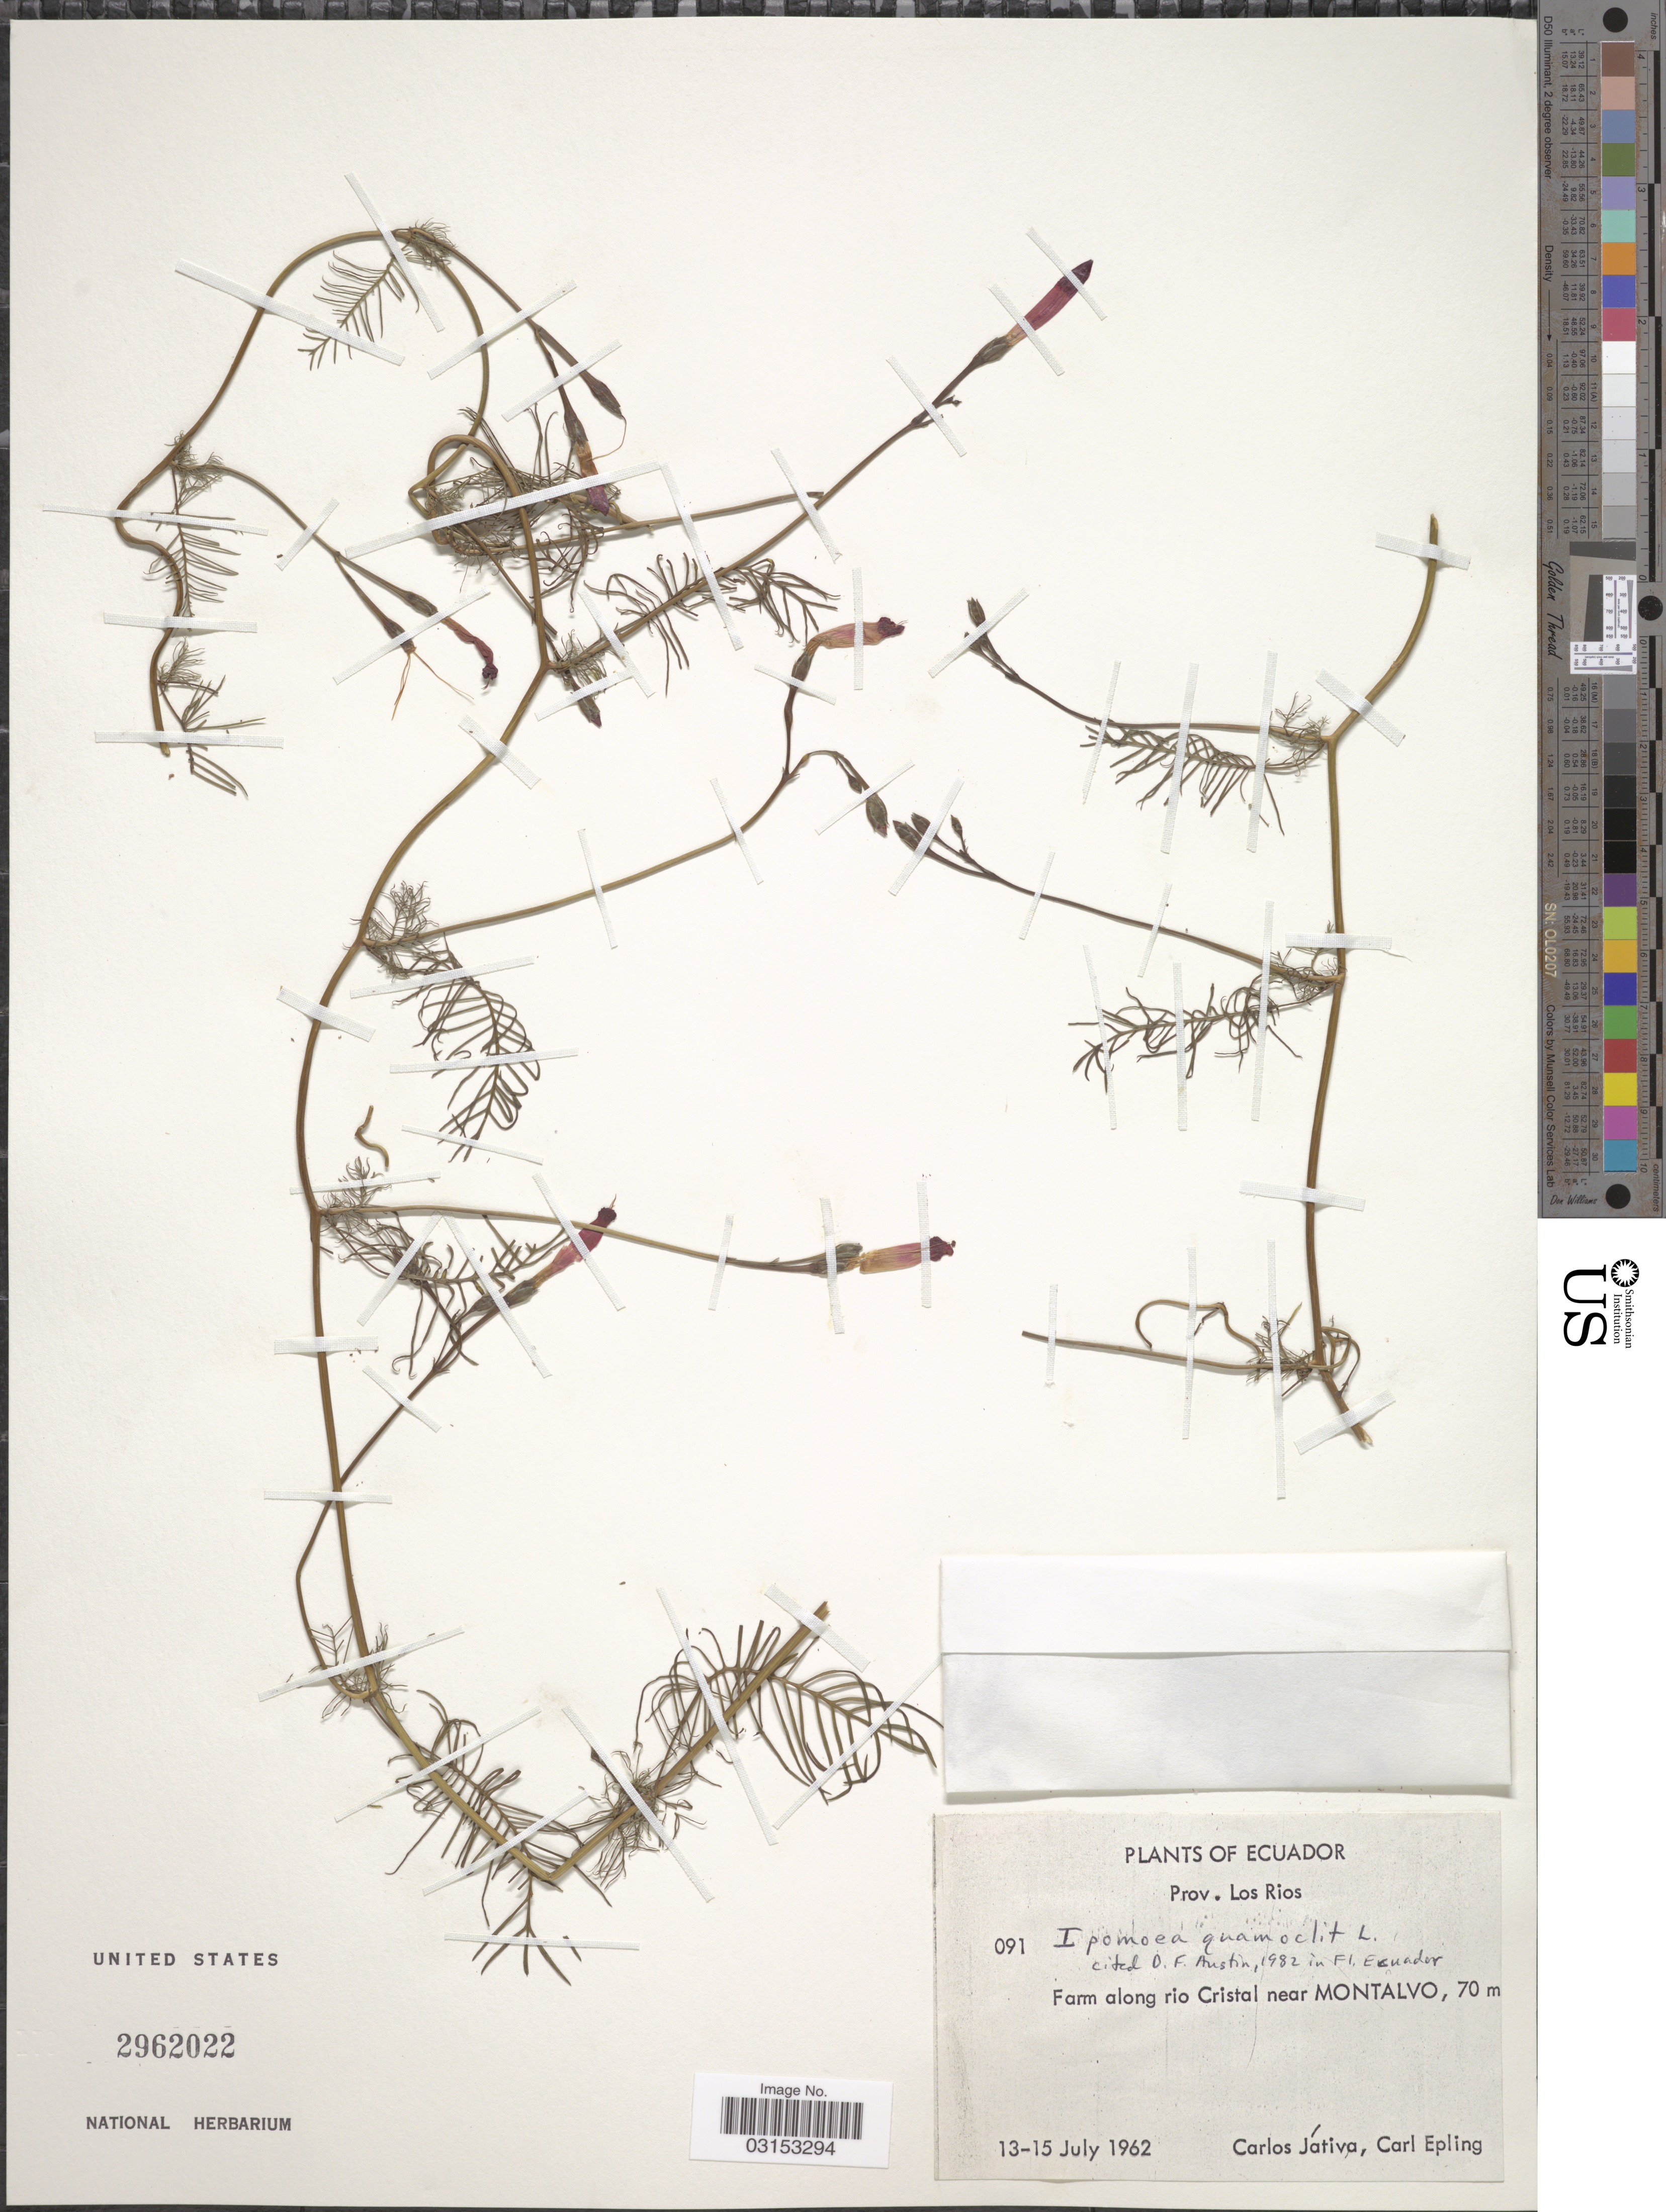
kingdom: Plantae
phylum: Tracheophyta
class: Magnoliopsida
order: Solanales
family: Convolvulaceae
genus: Ipomoea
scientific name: Ipomoea quamoclit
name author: L.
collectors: C. D. Játiva & C. C. Epling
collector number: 091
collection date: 1962-07-13/1962-07-15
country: Ecuador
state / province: Los Ríos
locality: Farm along rio Cristal near Montalvo.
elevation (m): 70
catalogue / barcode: US 2962022